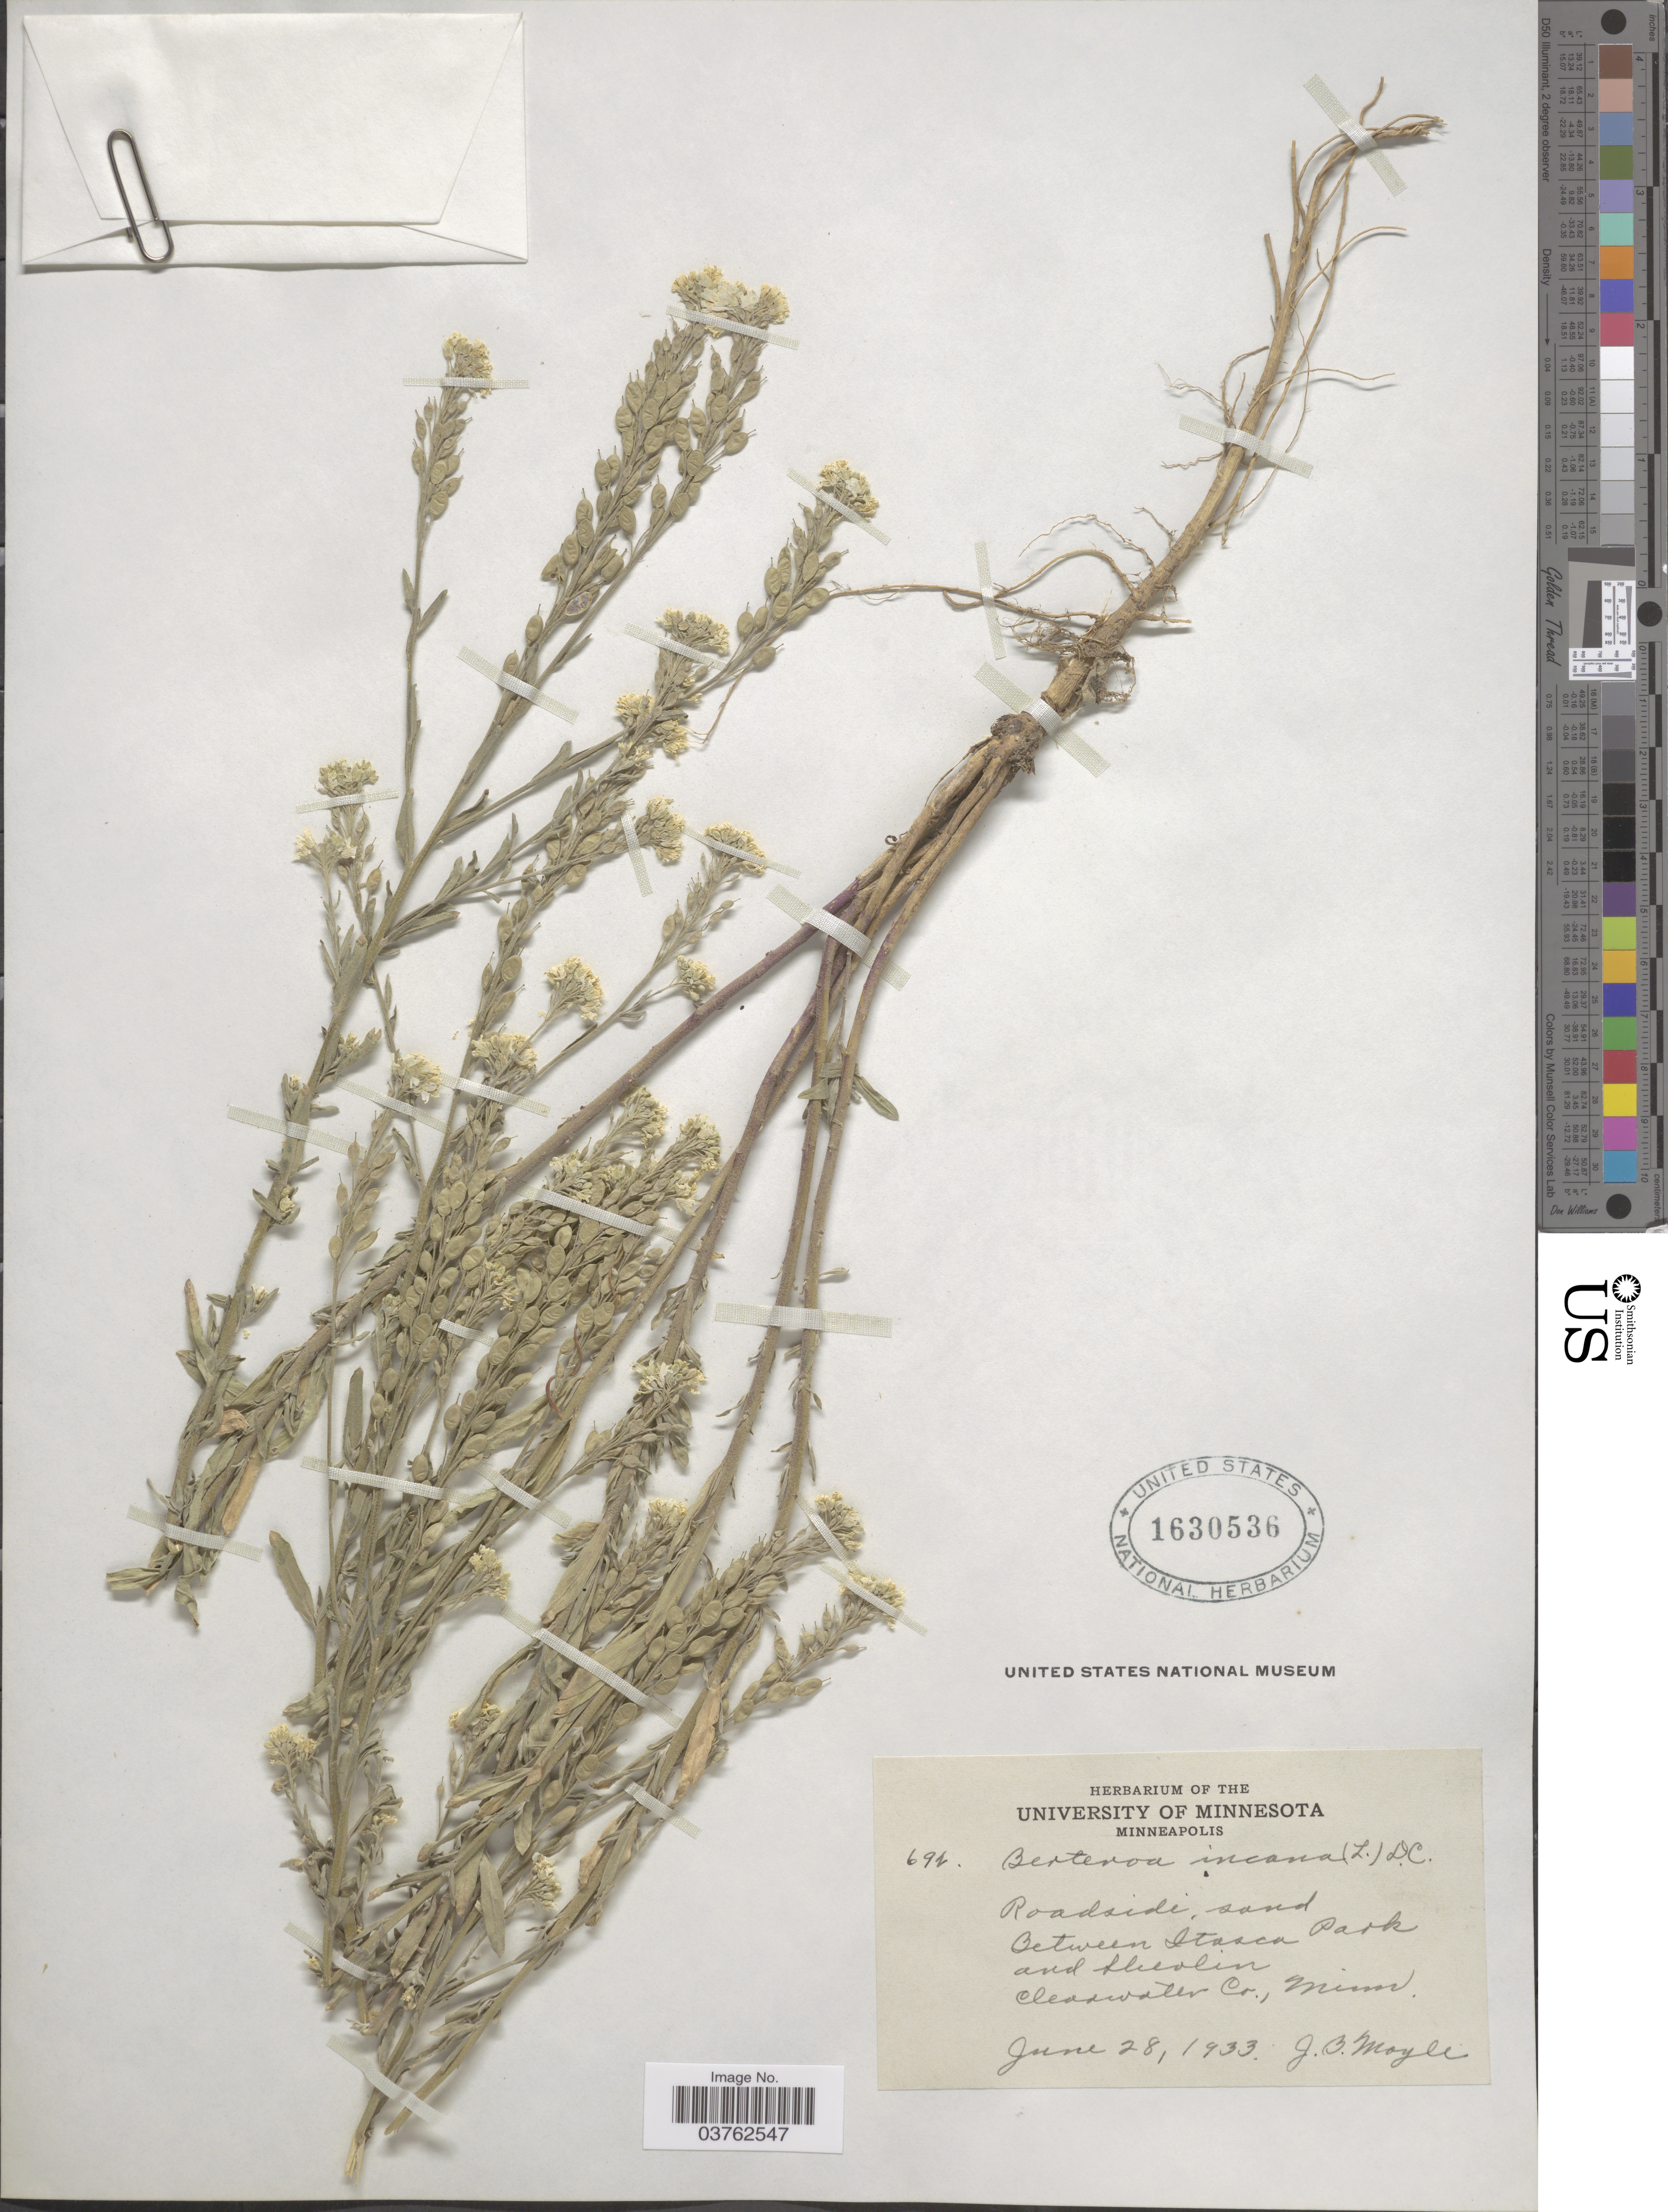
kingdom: Plantae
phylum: Tracheophyta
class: Magnoliopsida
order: Brassicales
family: Brassicaceae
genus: Berteroa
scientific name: Berteroa incana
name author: (L.) DC.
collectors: J. Moyle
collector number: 691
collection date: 1933-06-28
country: United States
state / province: Minnesota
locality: Minneapolis. Roadside, sand between Itasca Park and Shevlin Clearwater Cr.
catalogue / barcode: US 1630536